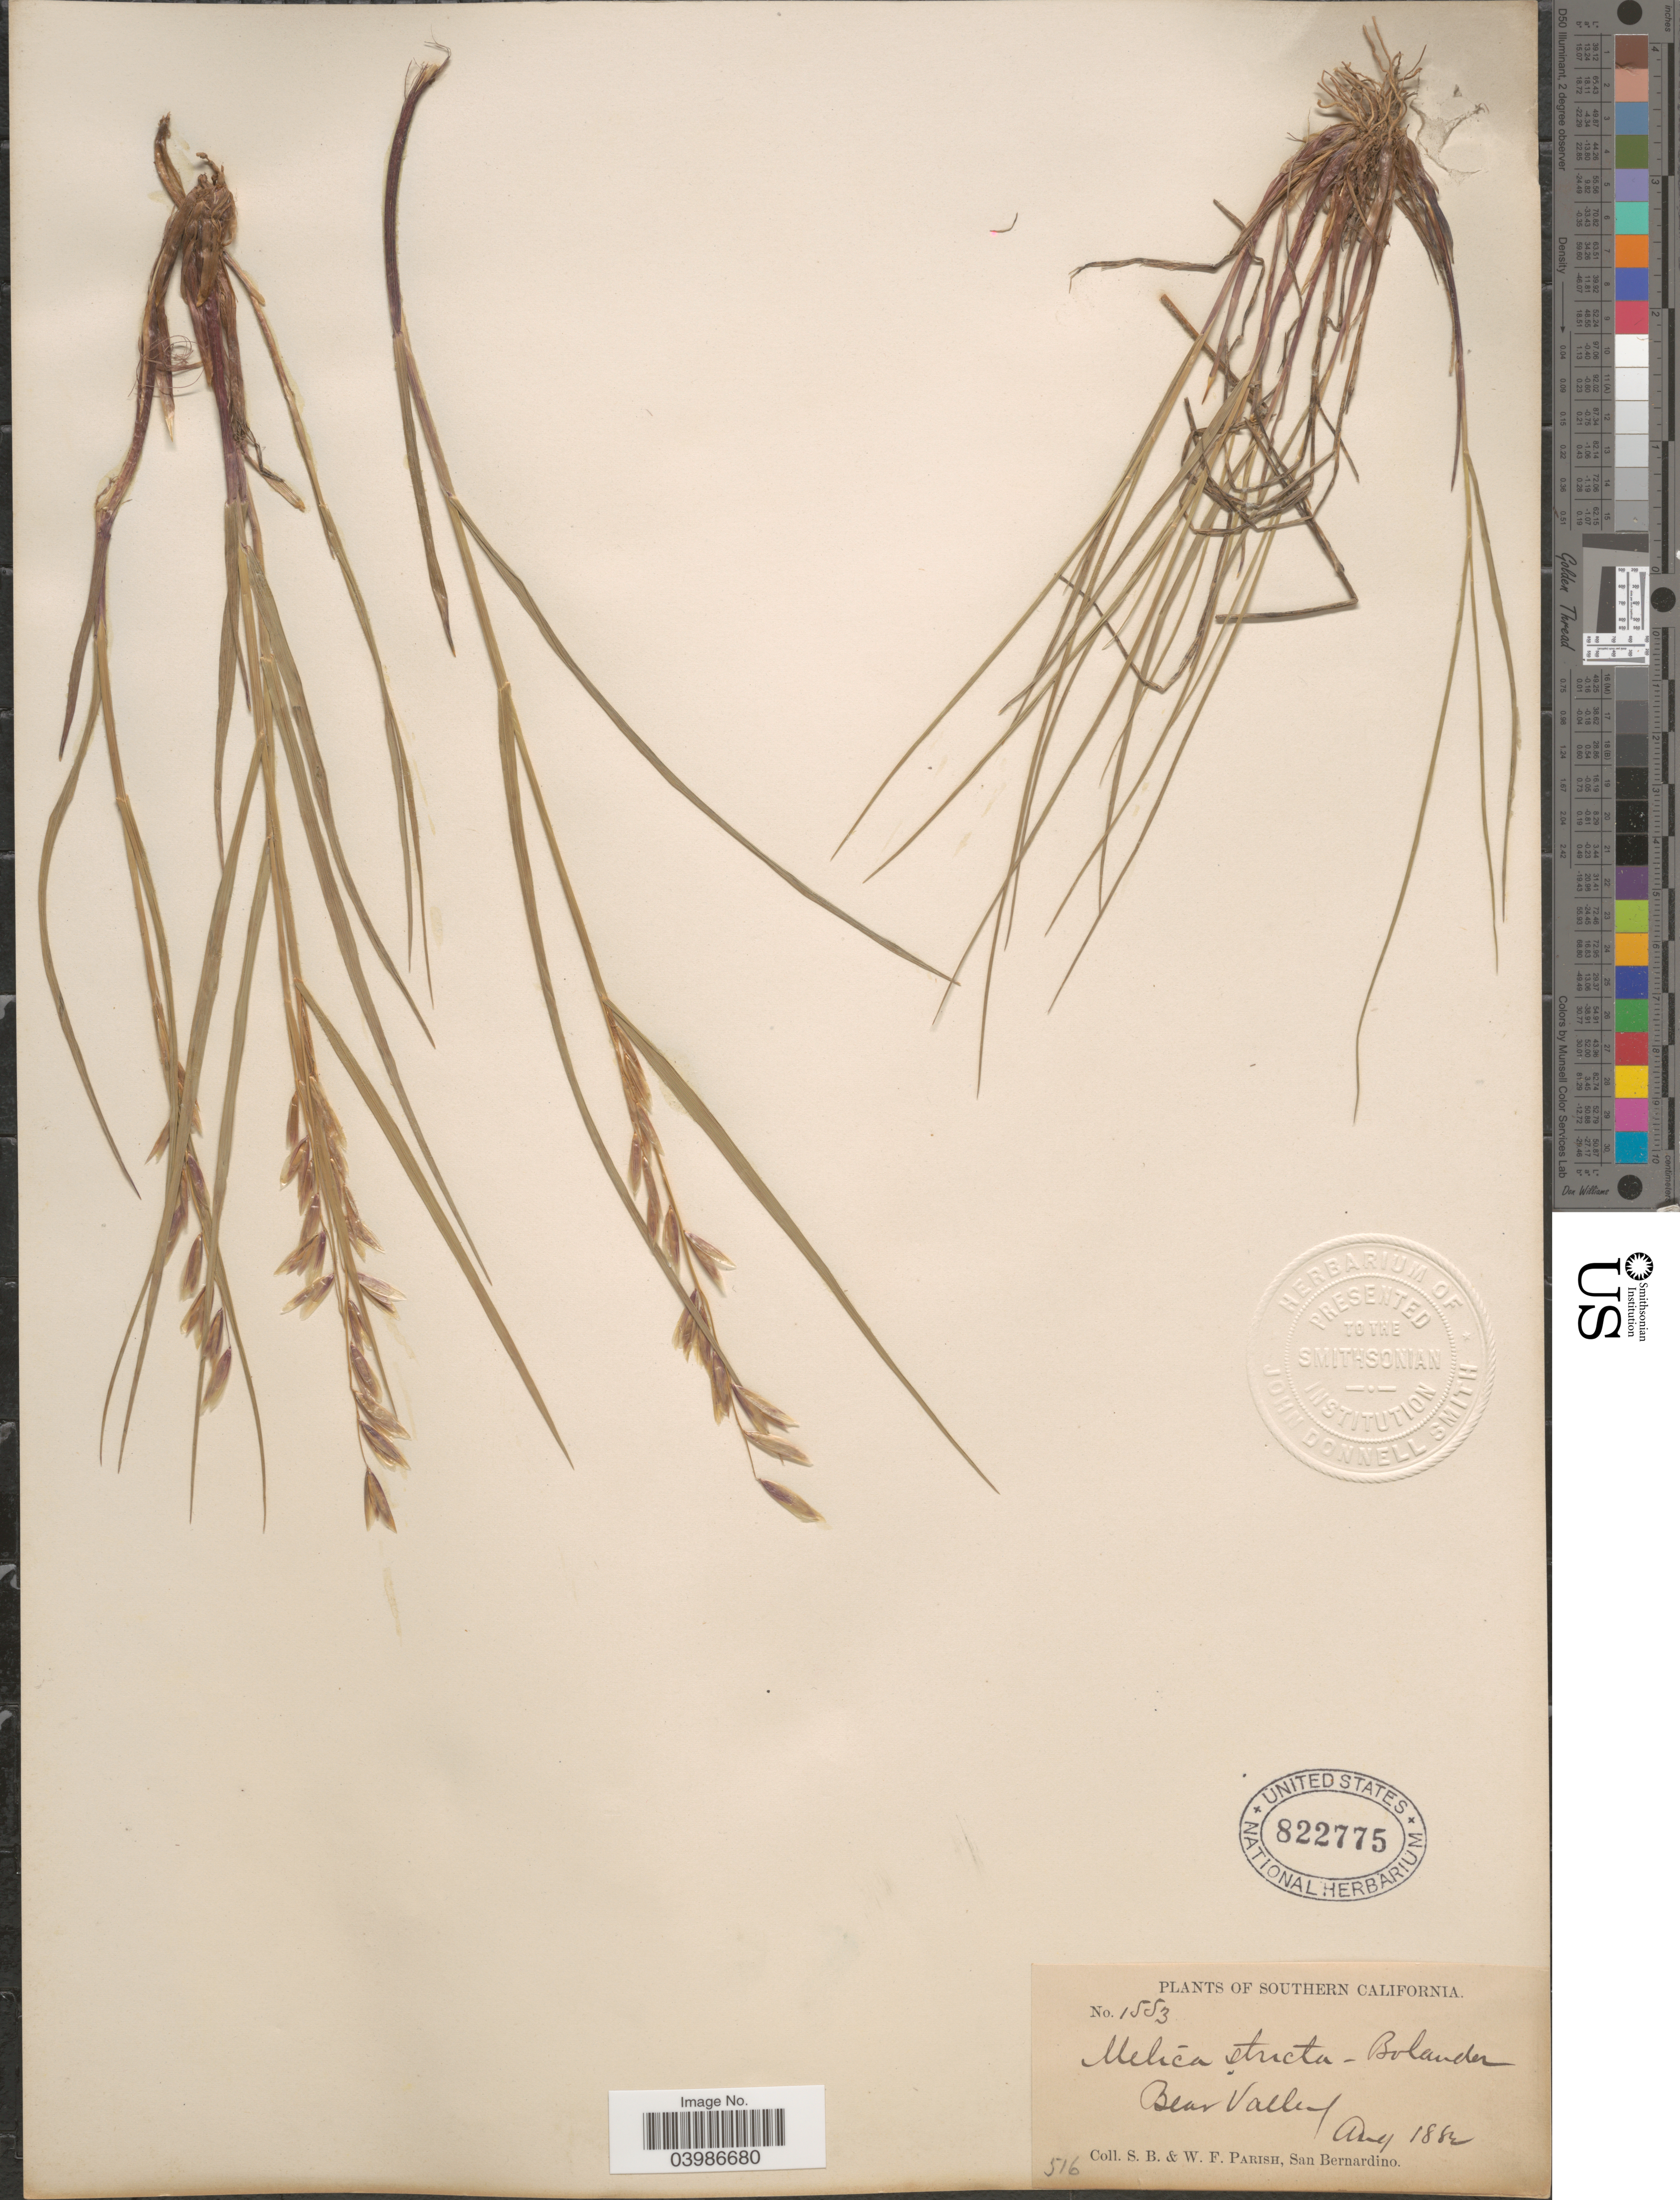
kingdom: Plantae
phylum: Tracheophyta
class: Liliopsida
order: Poales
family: Poaceae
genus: Melica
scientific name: Melica stricta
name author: Bol.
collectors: S. B. Parish & W. F. Parish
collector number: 1553*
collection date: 1882-08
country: United States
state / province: California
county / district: San Bernardino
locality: Southern California. Bear Valley.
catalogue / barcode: US 822775